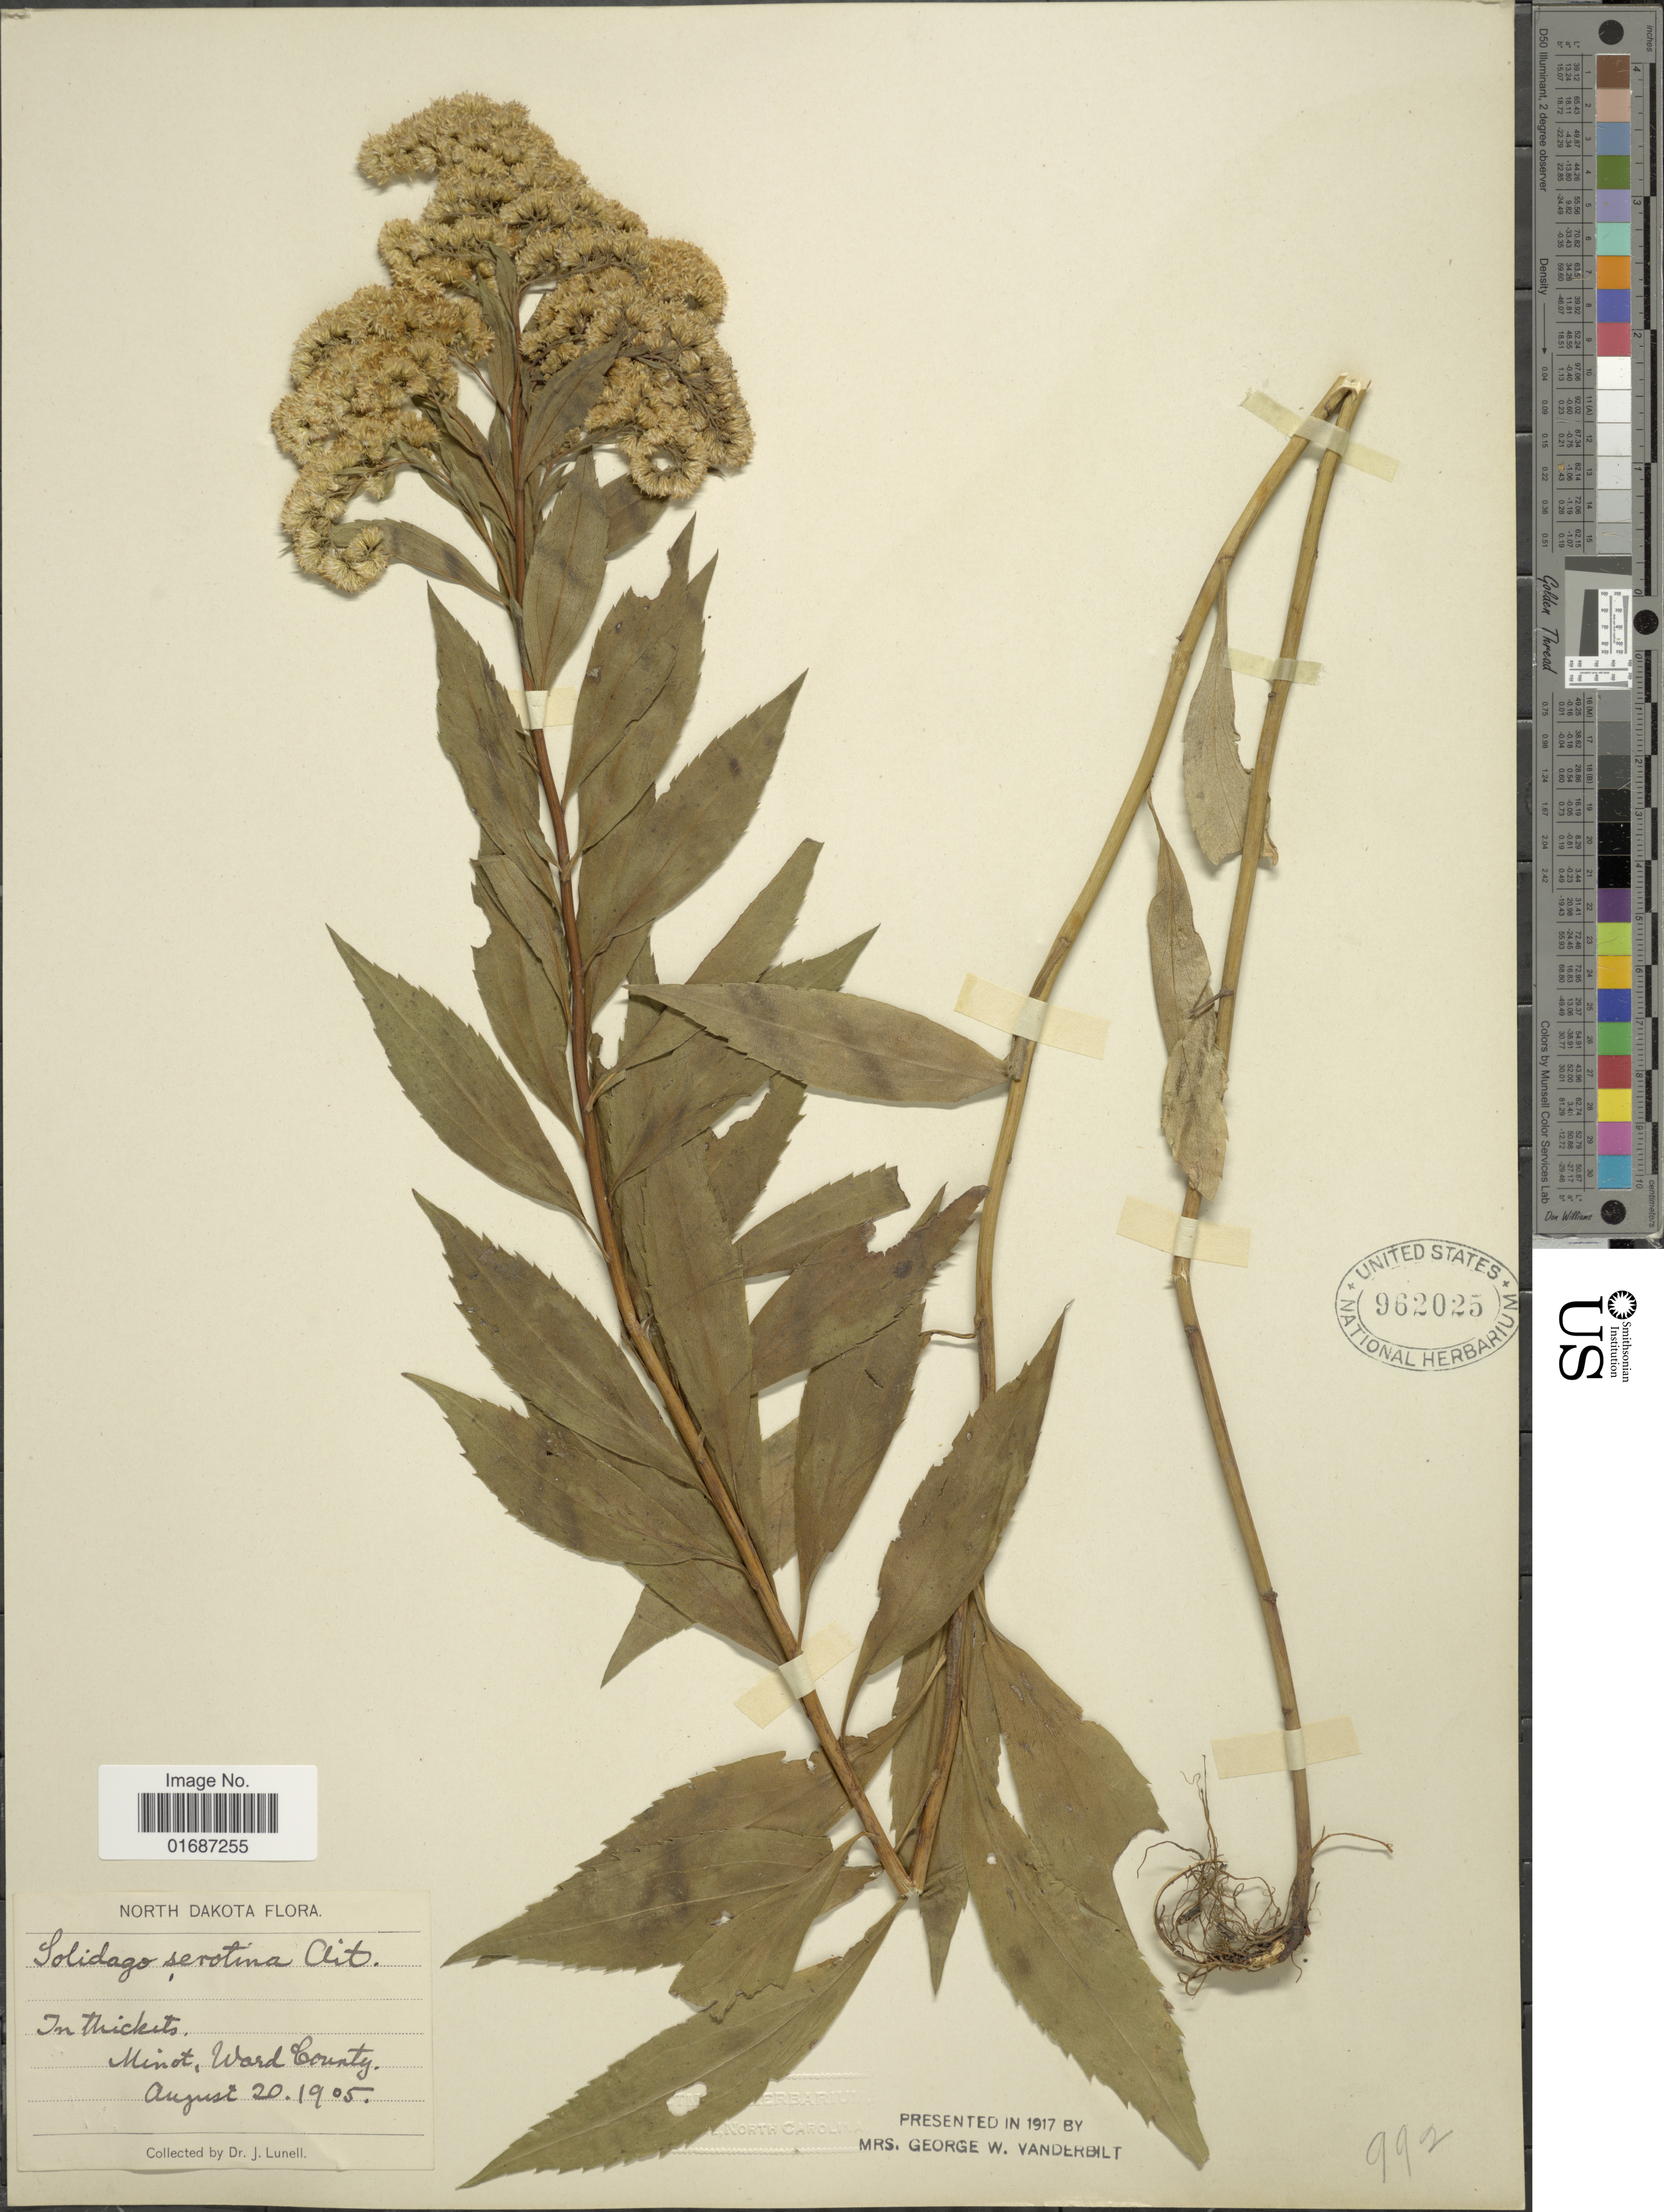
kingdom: Plantae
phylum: Tracheophyta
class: Magnoliopsida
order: Asterales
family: Asteraceae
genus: Solidago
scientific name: Solidago gigantea var. leiophylla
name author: Fernald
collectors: J. Lunell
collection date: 1905-08-20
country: United States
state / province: North Dakota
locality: Minot, Ward County